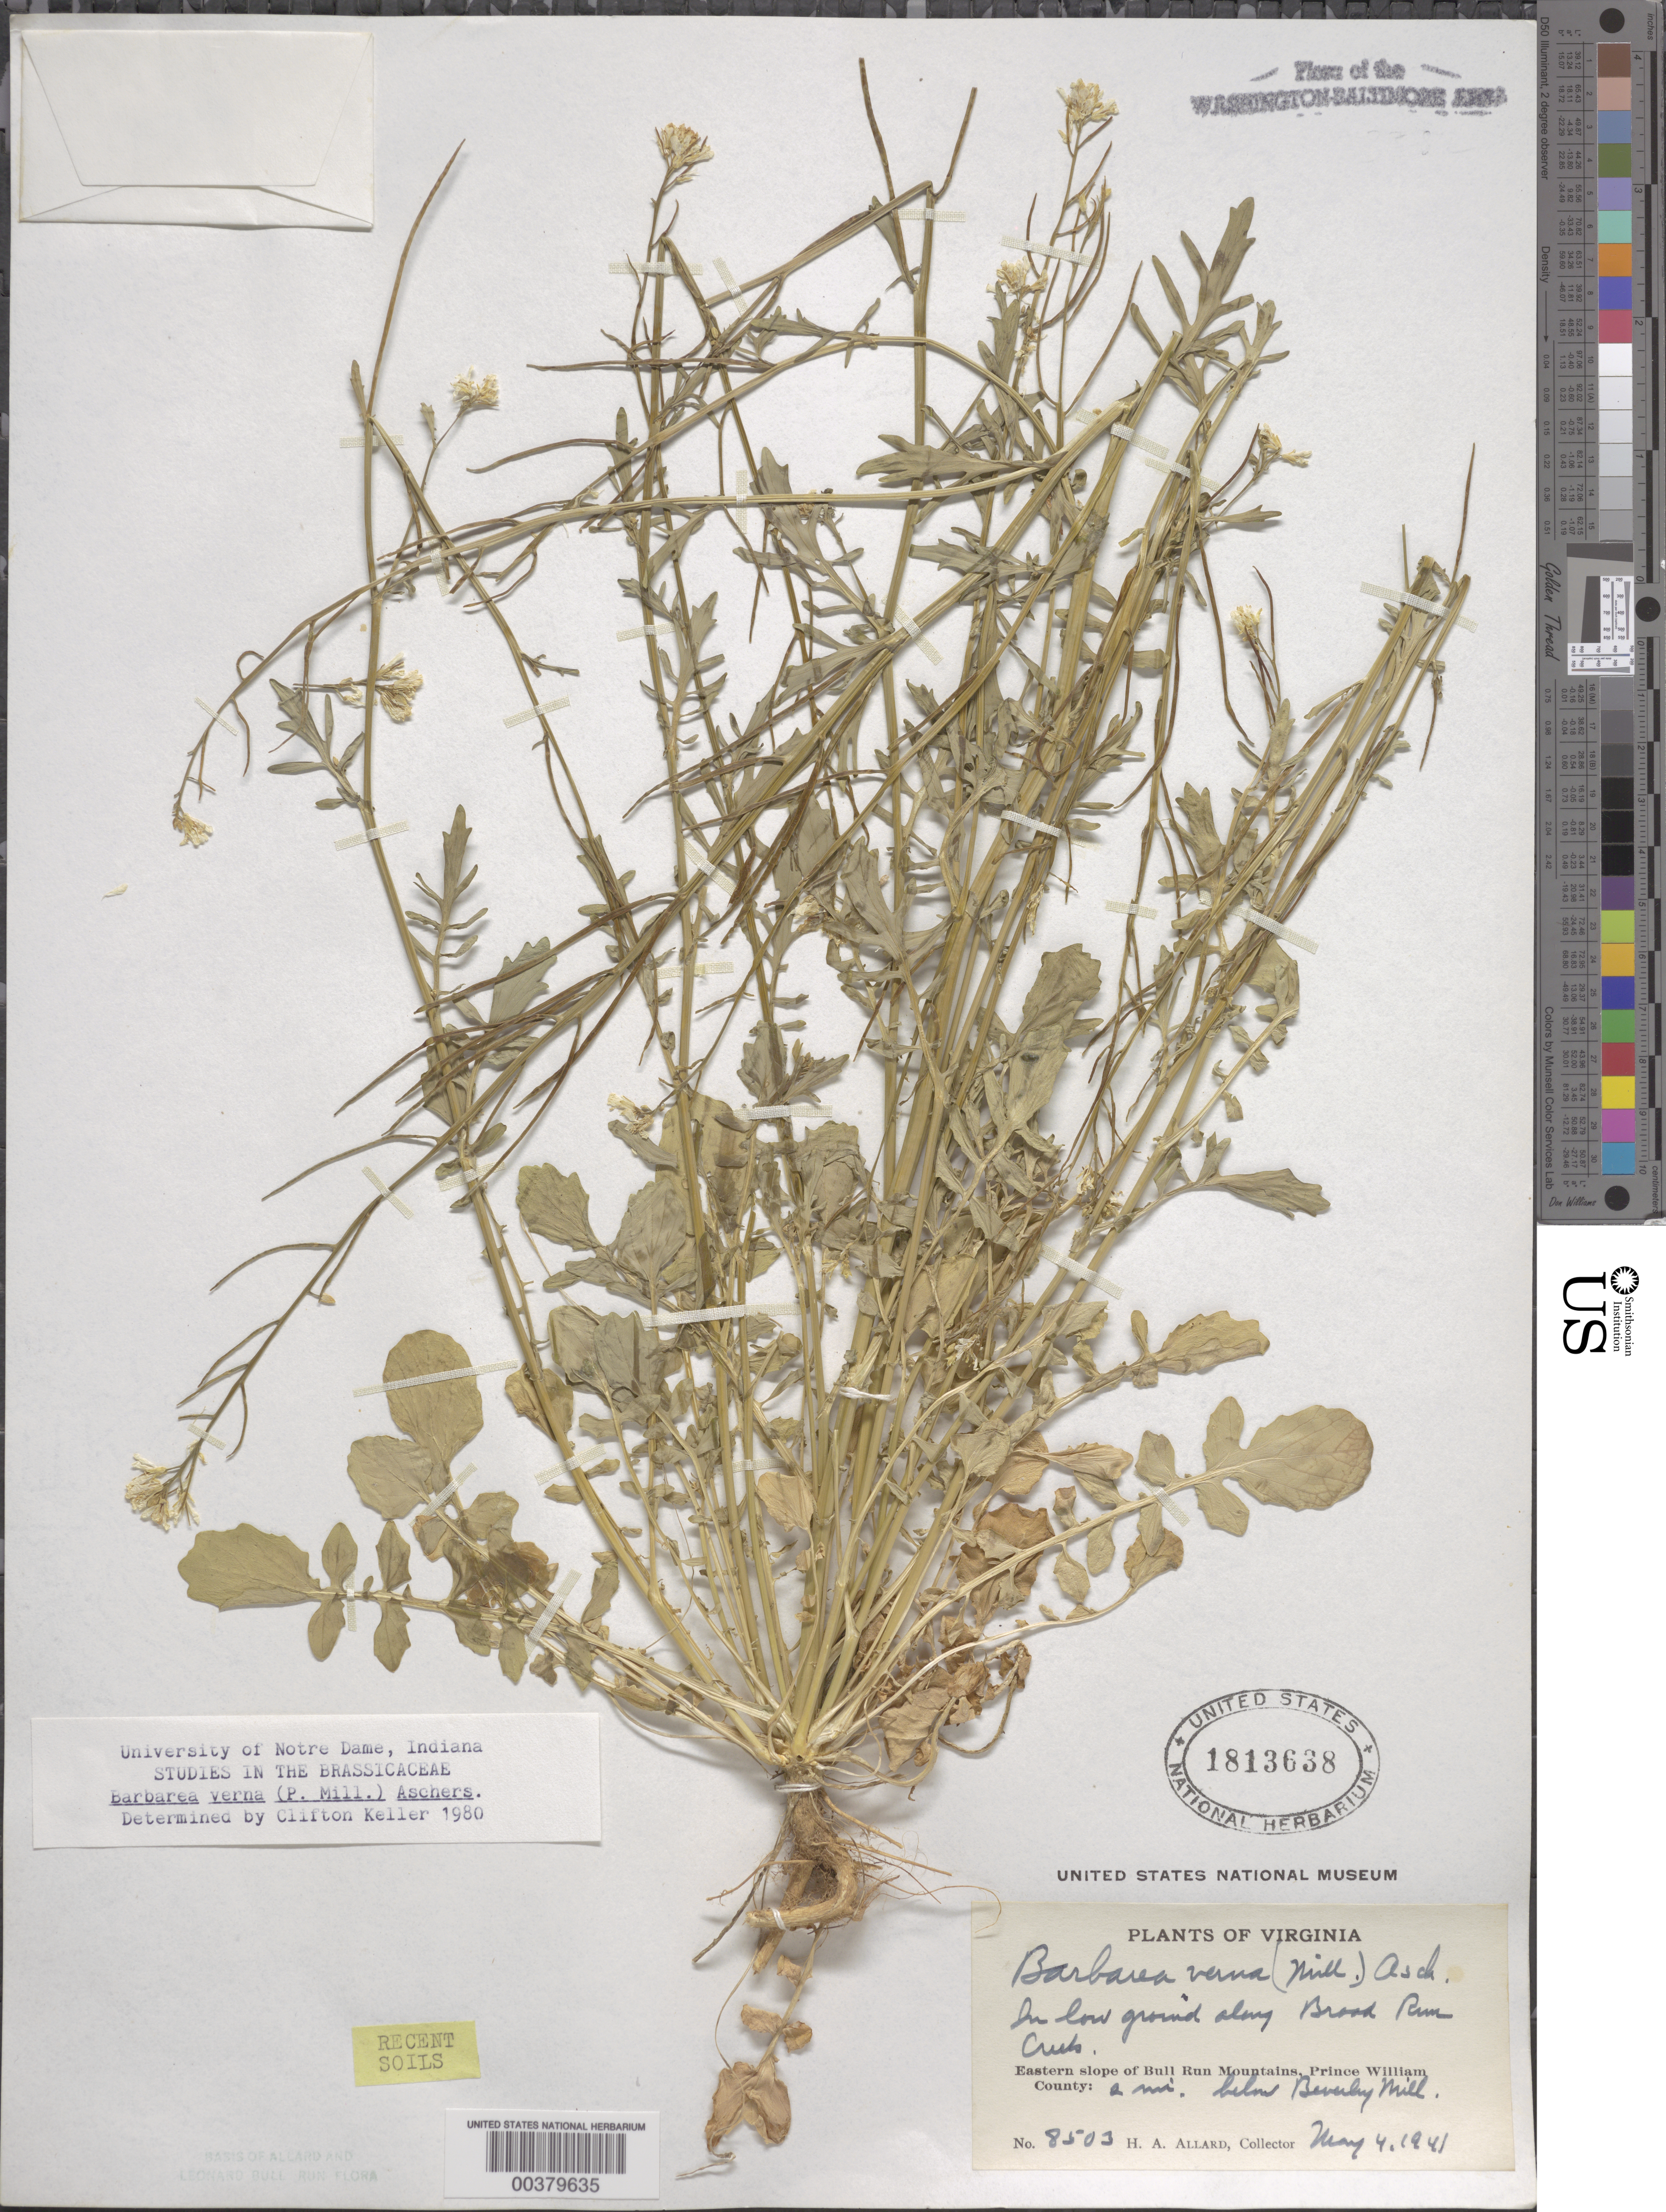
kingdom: Plantae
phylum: Tracheophyta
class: Magnoliopsida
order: Brassicales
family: Brassicaceae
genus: Barbarea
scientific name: Barbarea verna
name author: (Mill.) Asch.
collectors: H. A. Allard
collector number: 8503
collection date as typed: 04 May 1941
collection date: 1941-05-04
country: United States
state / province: Virginia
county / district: Prince William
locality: Broad Run below Beverley Mill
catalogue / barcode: US 1813638